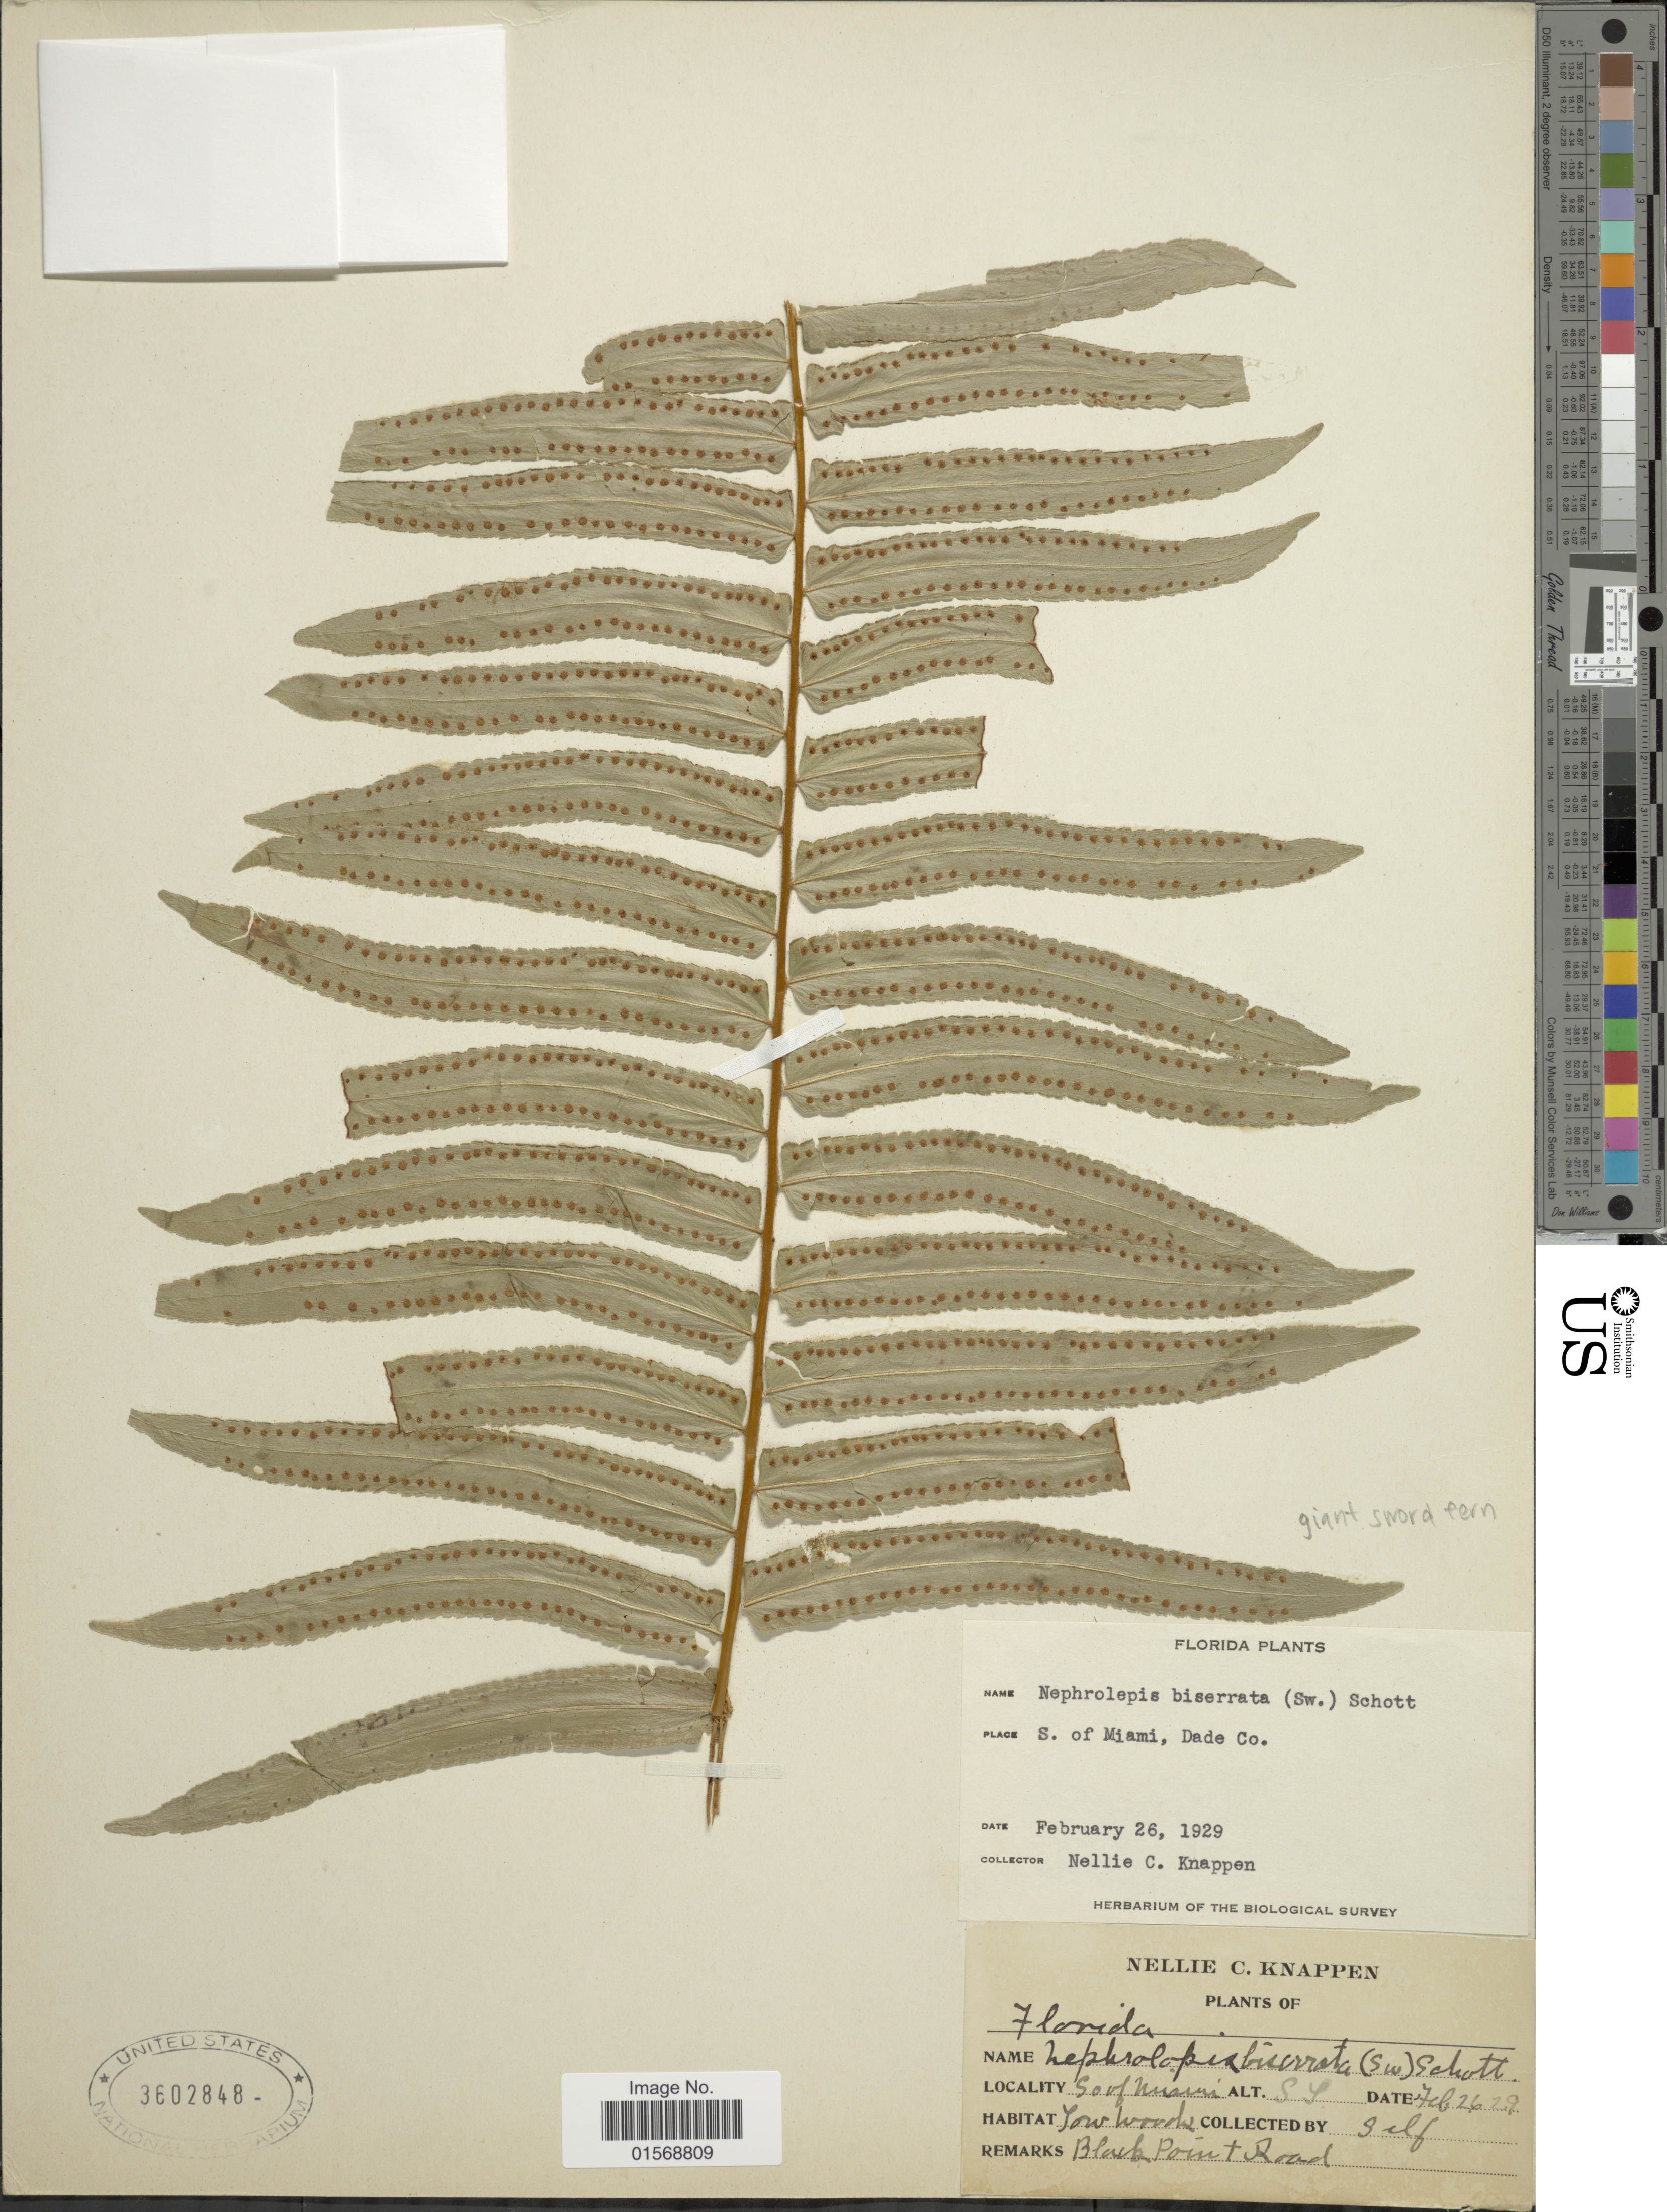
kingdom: Plantae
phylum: Tracheophyta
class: Polypodiopsida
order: Polypodiales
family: Nephrolepidaceae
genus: Nephrolepis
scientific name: Nephrolepis biserrata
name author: (Sw.) Schott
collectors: N. Knappen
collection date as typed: Transcribed d/m/y: 26/2/29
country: United States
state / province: Florida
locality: Black Point Road, So of Miami.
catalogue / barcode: US 3602848